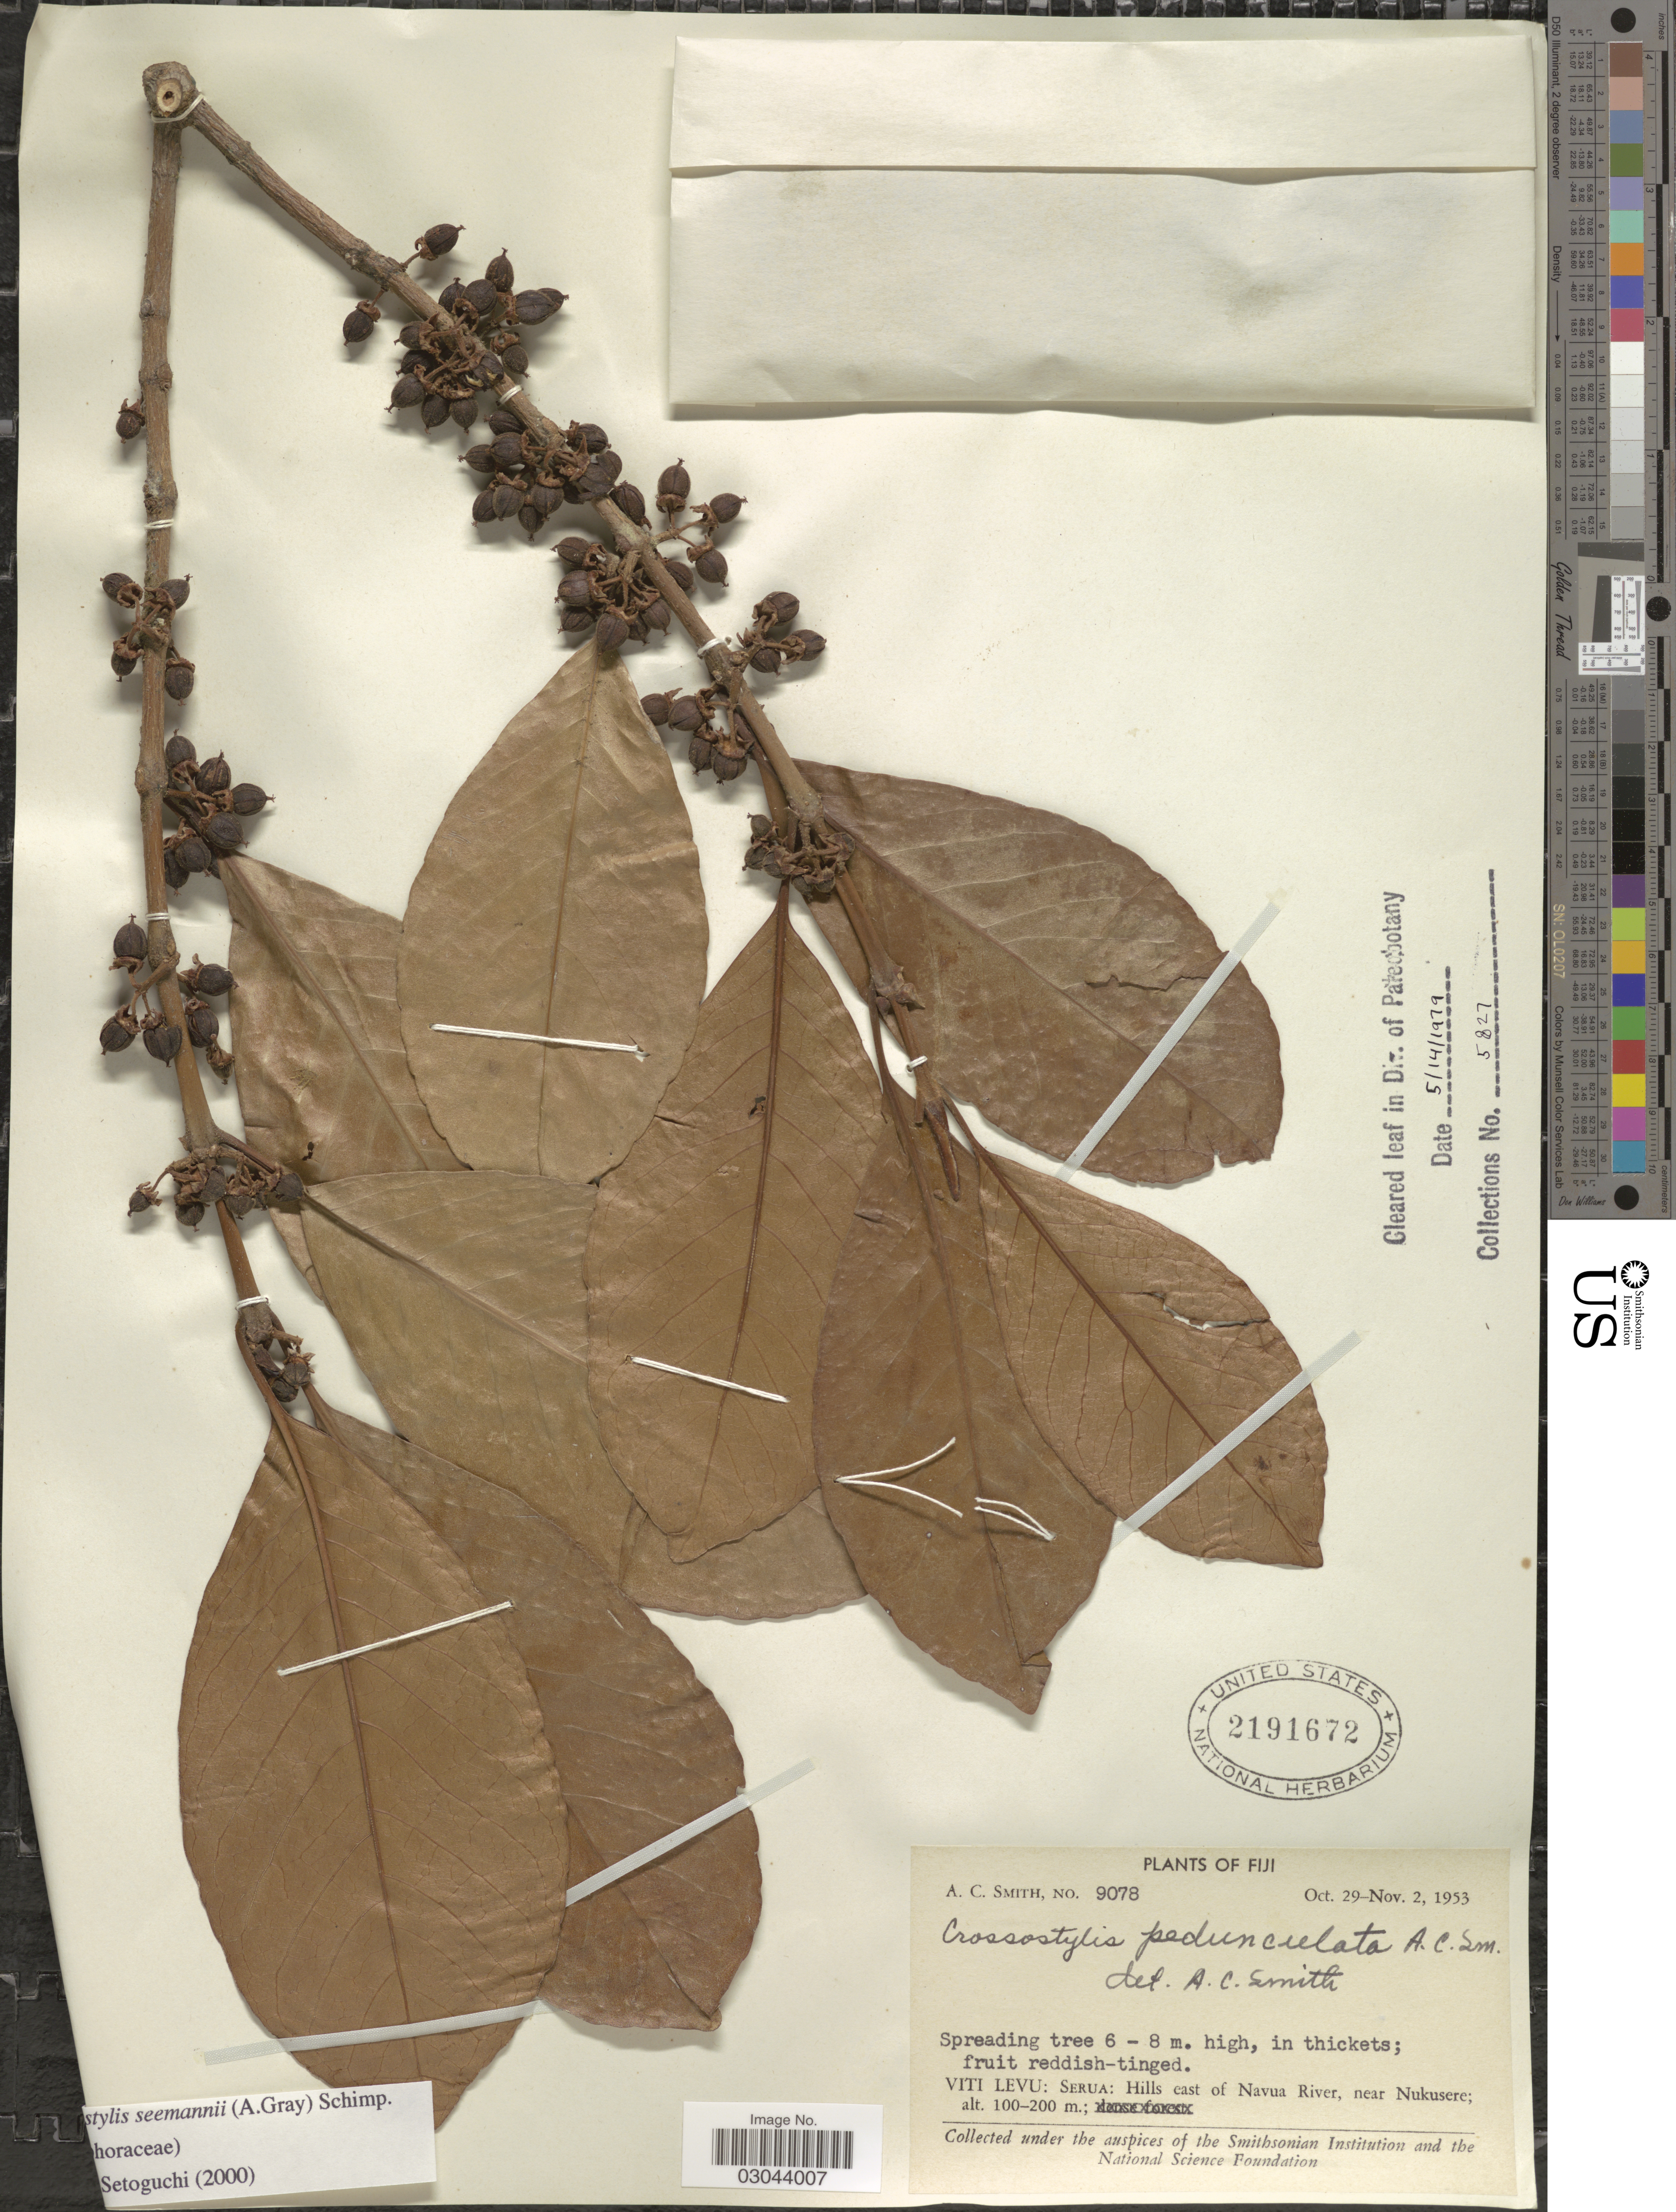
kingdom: Plantae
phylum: Tracheophyta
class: Magnoliopsida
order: Malpighiales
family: Rhizophoraceae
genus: Crossostylis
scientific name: Crossostylis seemannii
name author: (A. Gray) A. Schimp.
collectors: A. C. Smith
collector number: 9078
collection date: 1953-10-29/1953-11-02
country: Fiji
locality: Viti Levu: Serua: Hills east of Navua River, near Nukusere.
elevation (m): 100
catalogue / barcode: US 2191672